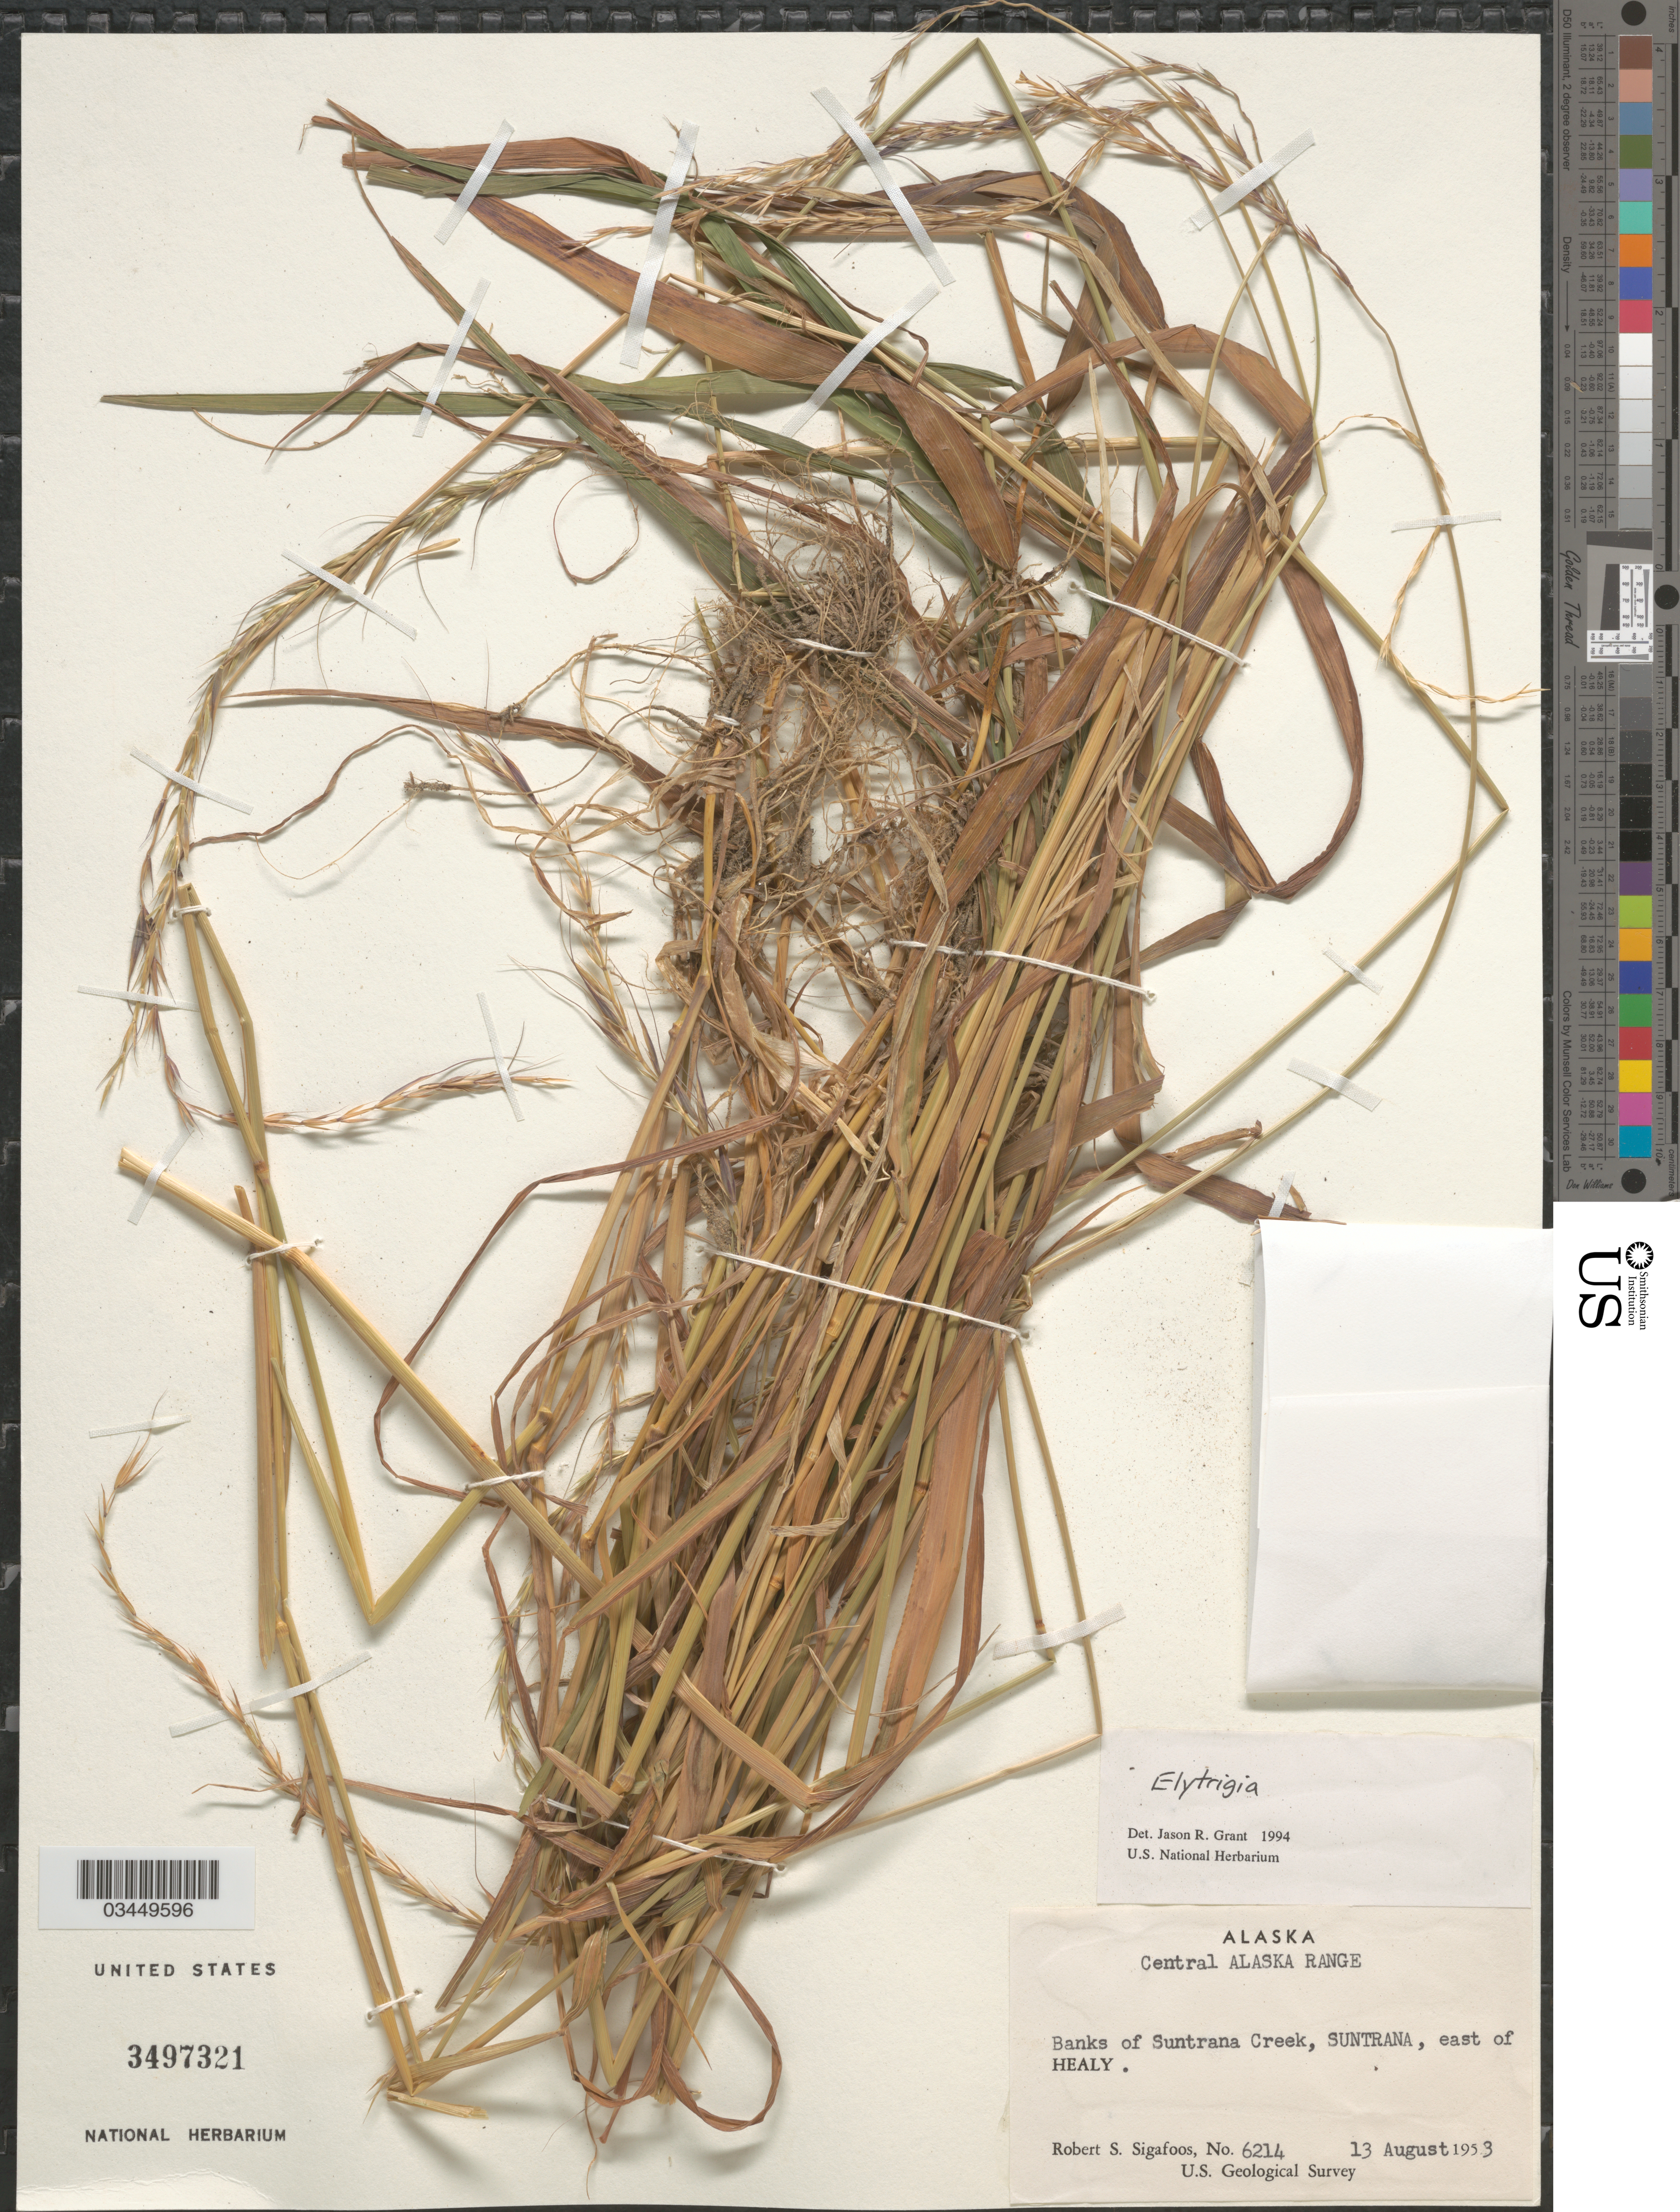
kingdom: Plantae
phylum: Tracheophyta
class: Liliopsida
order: Poales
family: Poaceae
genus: Elymus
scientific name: Elymus sp.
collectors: R. Sigafoos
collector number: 6214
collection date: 1953-08-13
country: United States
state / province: Alaska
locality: Central Alaska Range. Banks of Suntrana Creek, Suntrana, east of Healy. U.S. Geological Survey.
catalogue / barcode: US 3497321